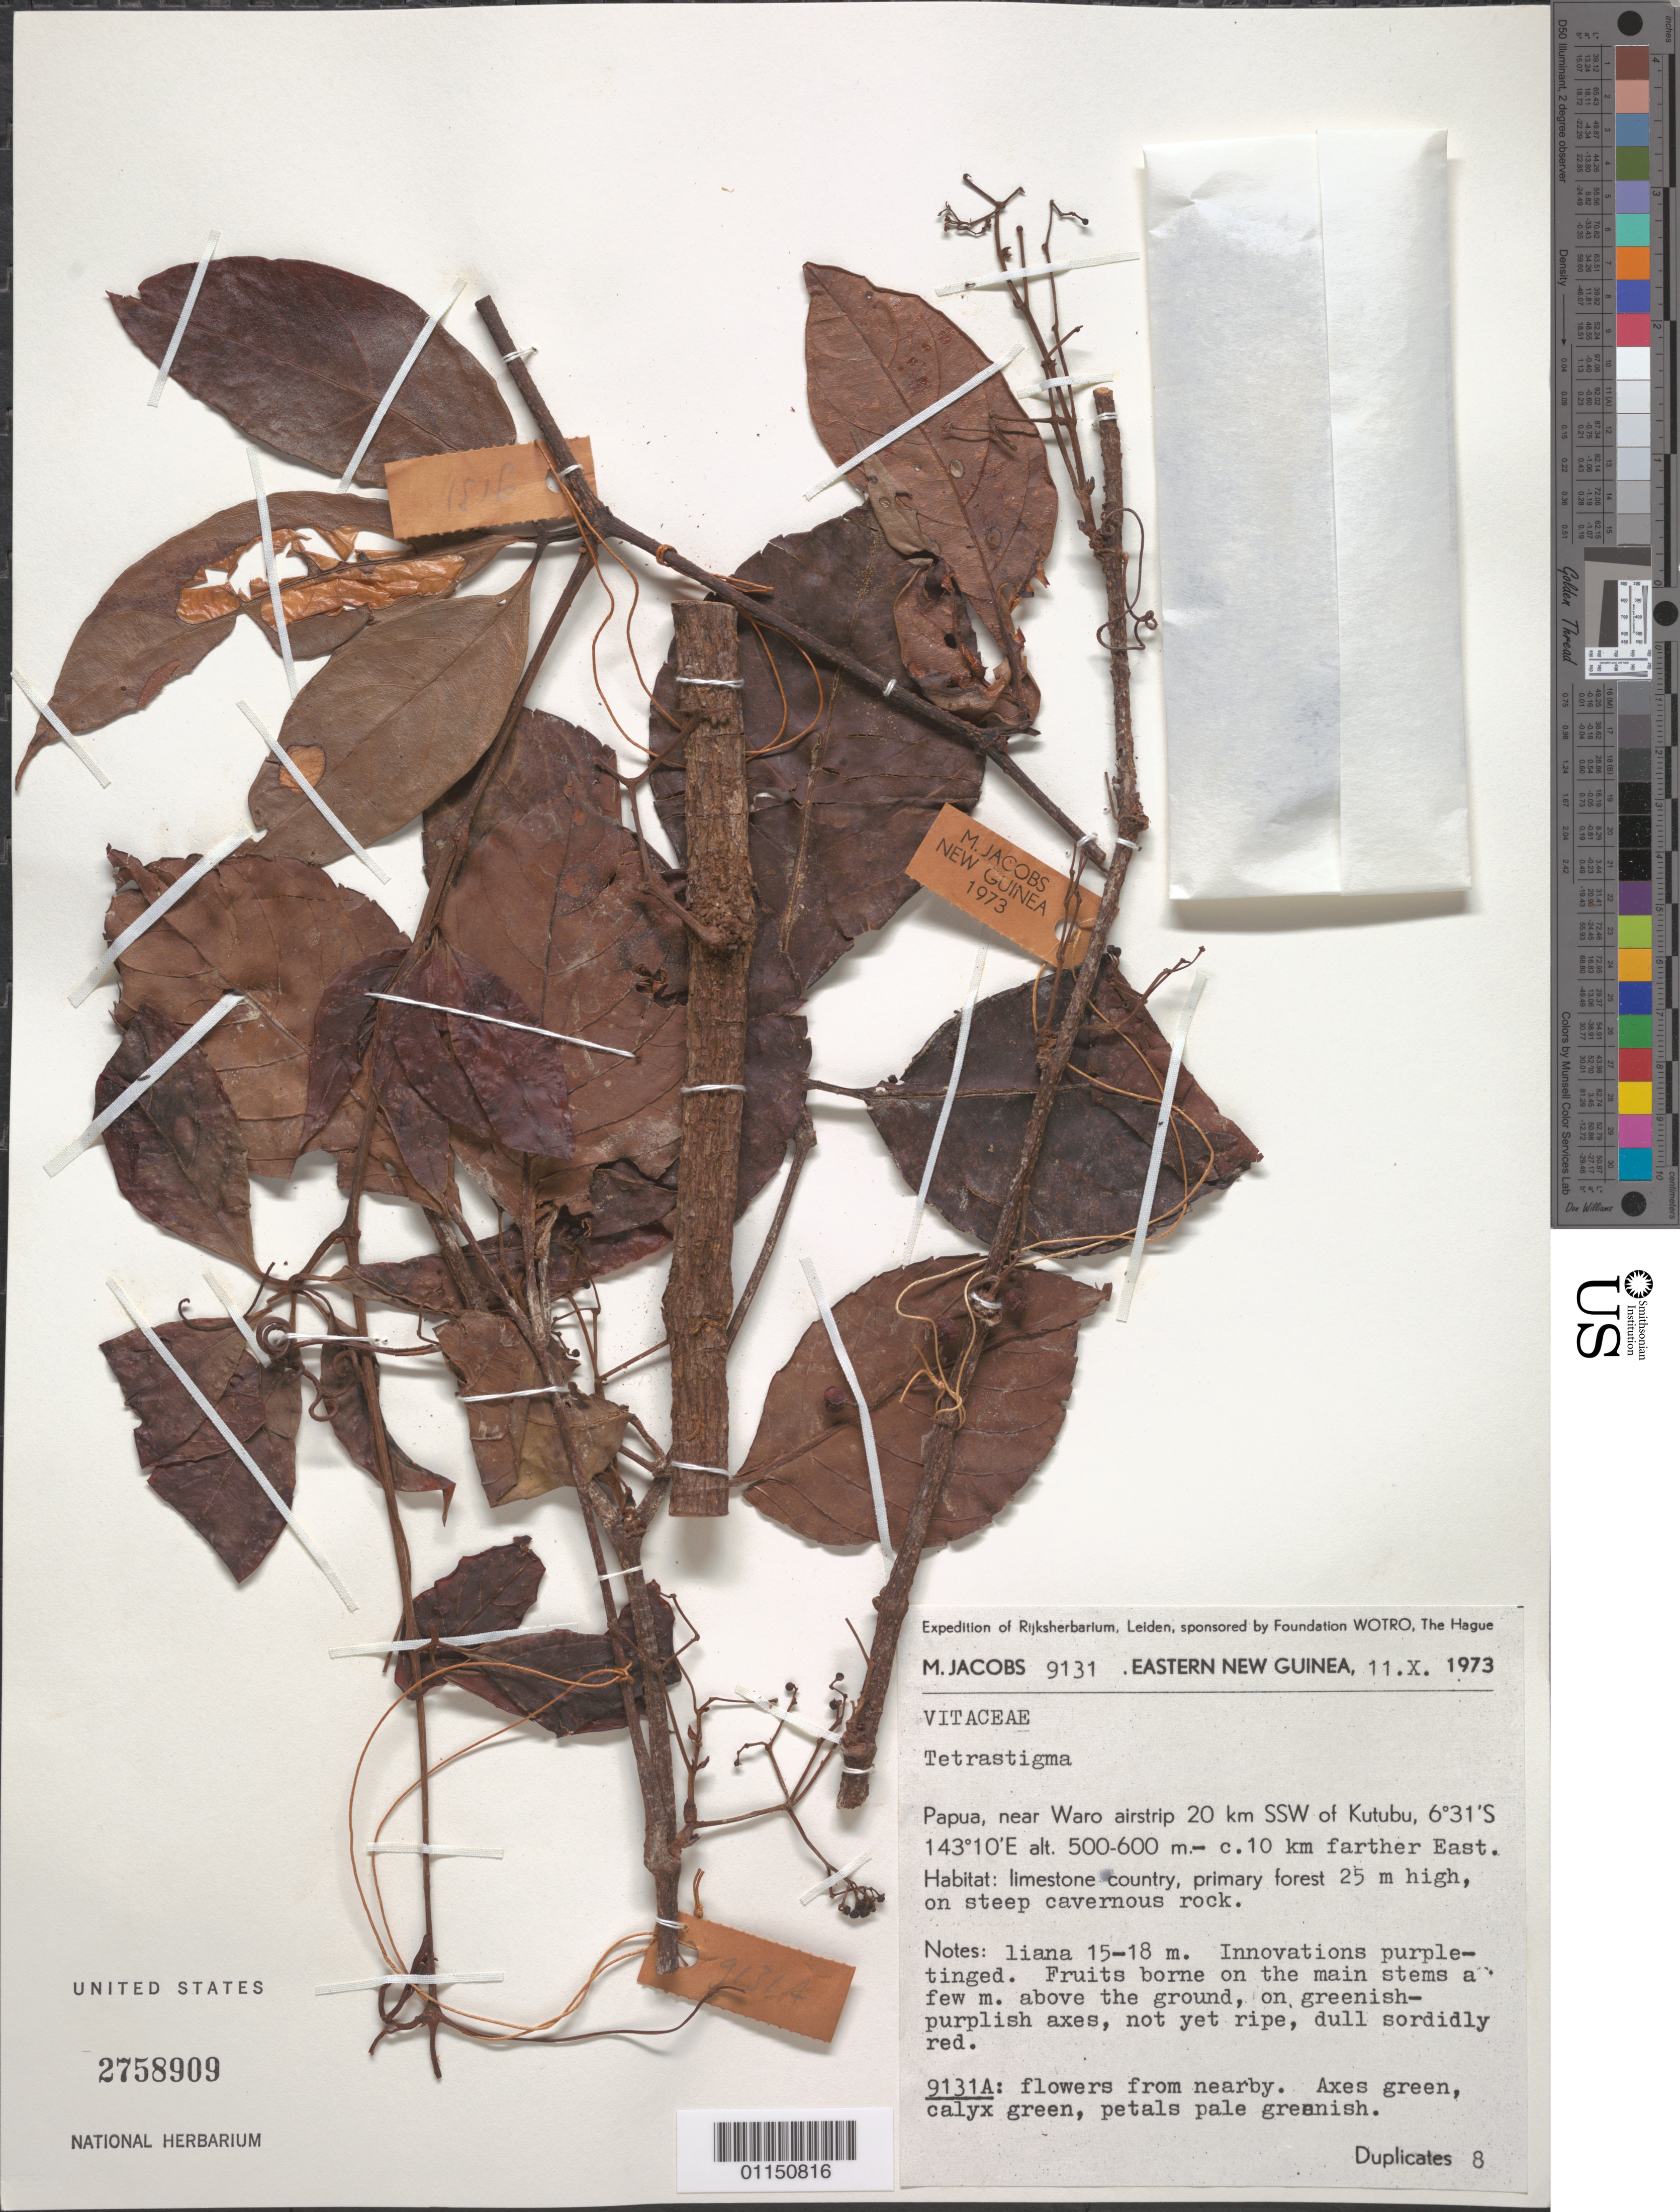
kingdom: Plantae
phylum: Tracheophyta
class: Magnoliopsida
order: Vitales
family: Vitaceae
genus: Tetrastigma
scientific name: Tetrastigma sp.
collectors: M. Jacobs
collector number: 9131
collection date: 1973-10-11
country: Papua New Guinea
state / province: Papua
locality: Near Waro airstrip 20 km SSW of Kutubu, c. 10 km farther E.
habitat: Limestone country, primary forest, on steep cavernous rock. Liana.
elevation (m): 500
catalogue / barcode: US 2758909